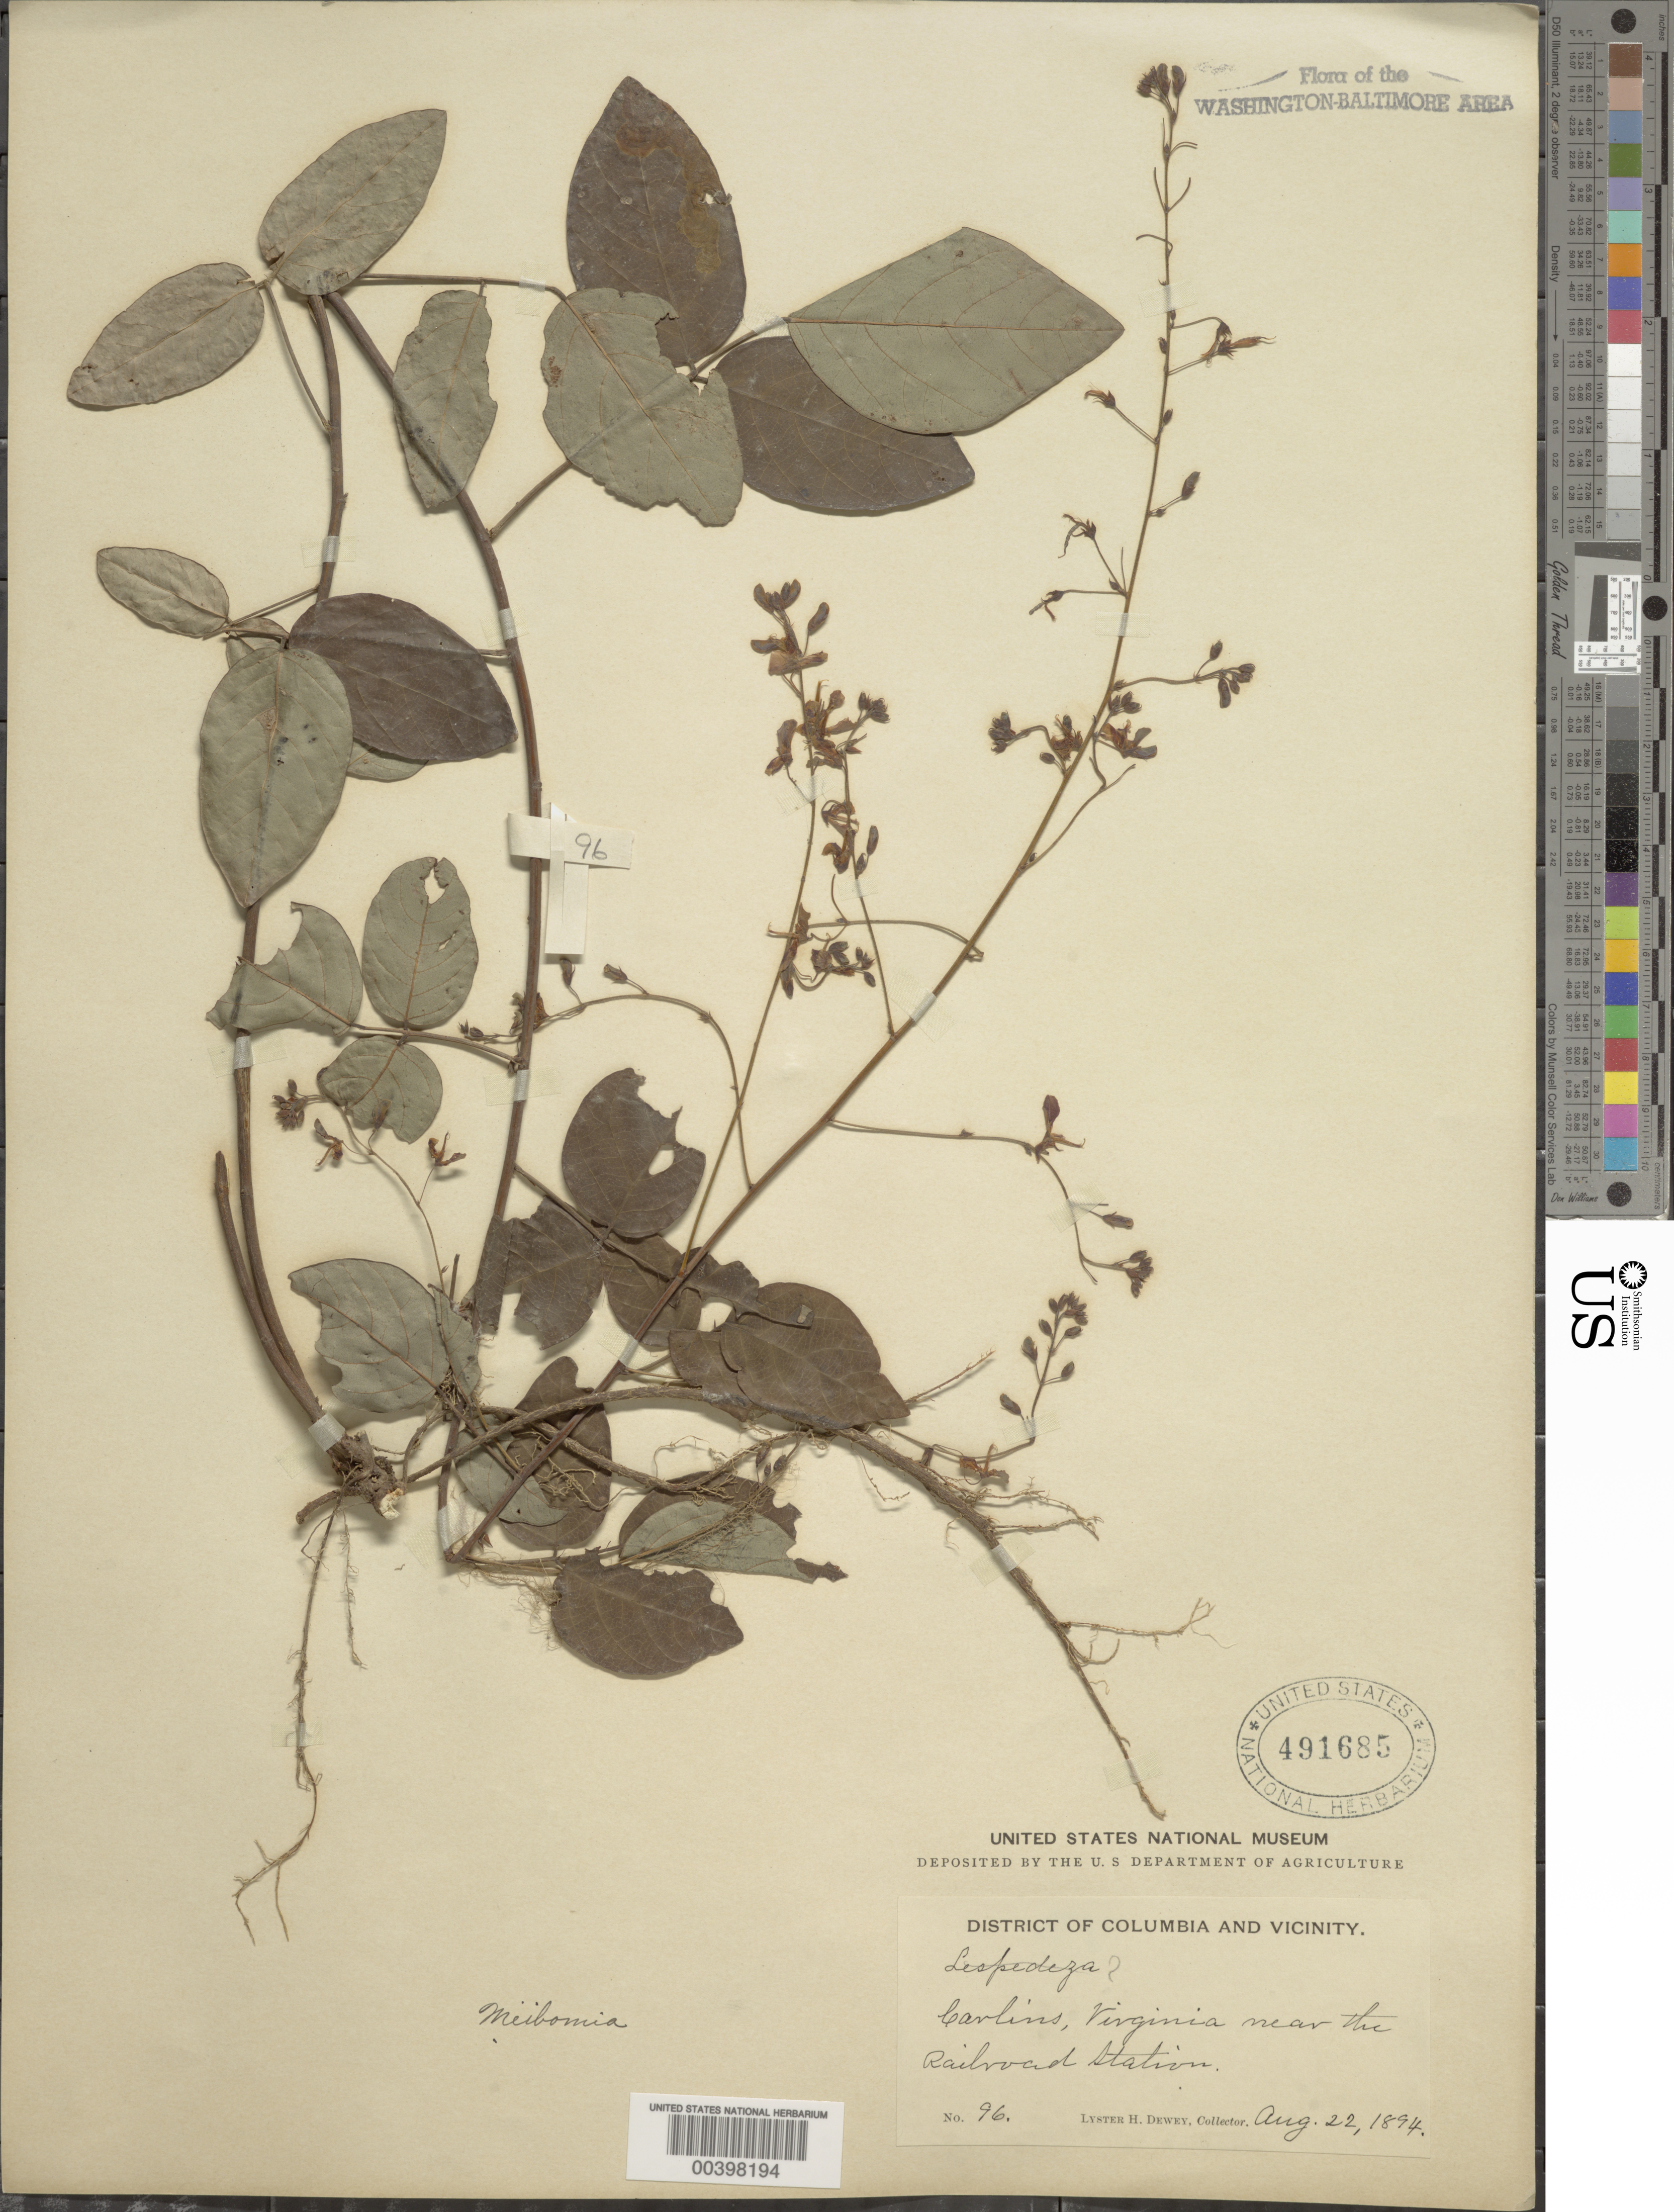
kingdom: Plantae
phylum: Tracheophyta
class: Magnoliopsida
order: Fabales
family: Fabaceae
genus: Desmodium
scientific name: Desmodium laevigatum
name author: (Nutt.) DC.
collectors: L. H. Dewey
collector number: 96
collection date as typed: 22 Aug 1894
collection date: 1894-08-22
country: United States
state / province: Virginia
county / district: Arlington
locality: Carlins, near Railroad Station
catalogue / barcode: US 491685